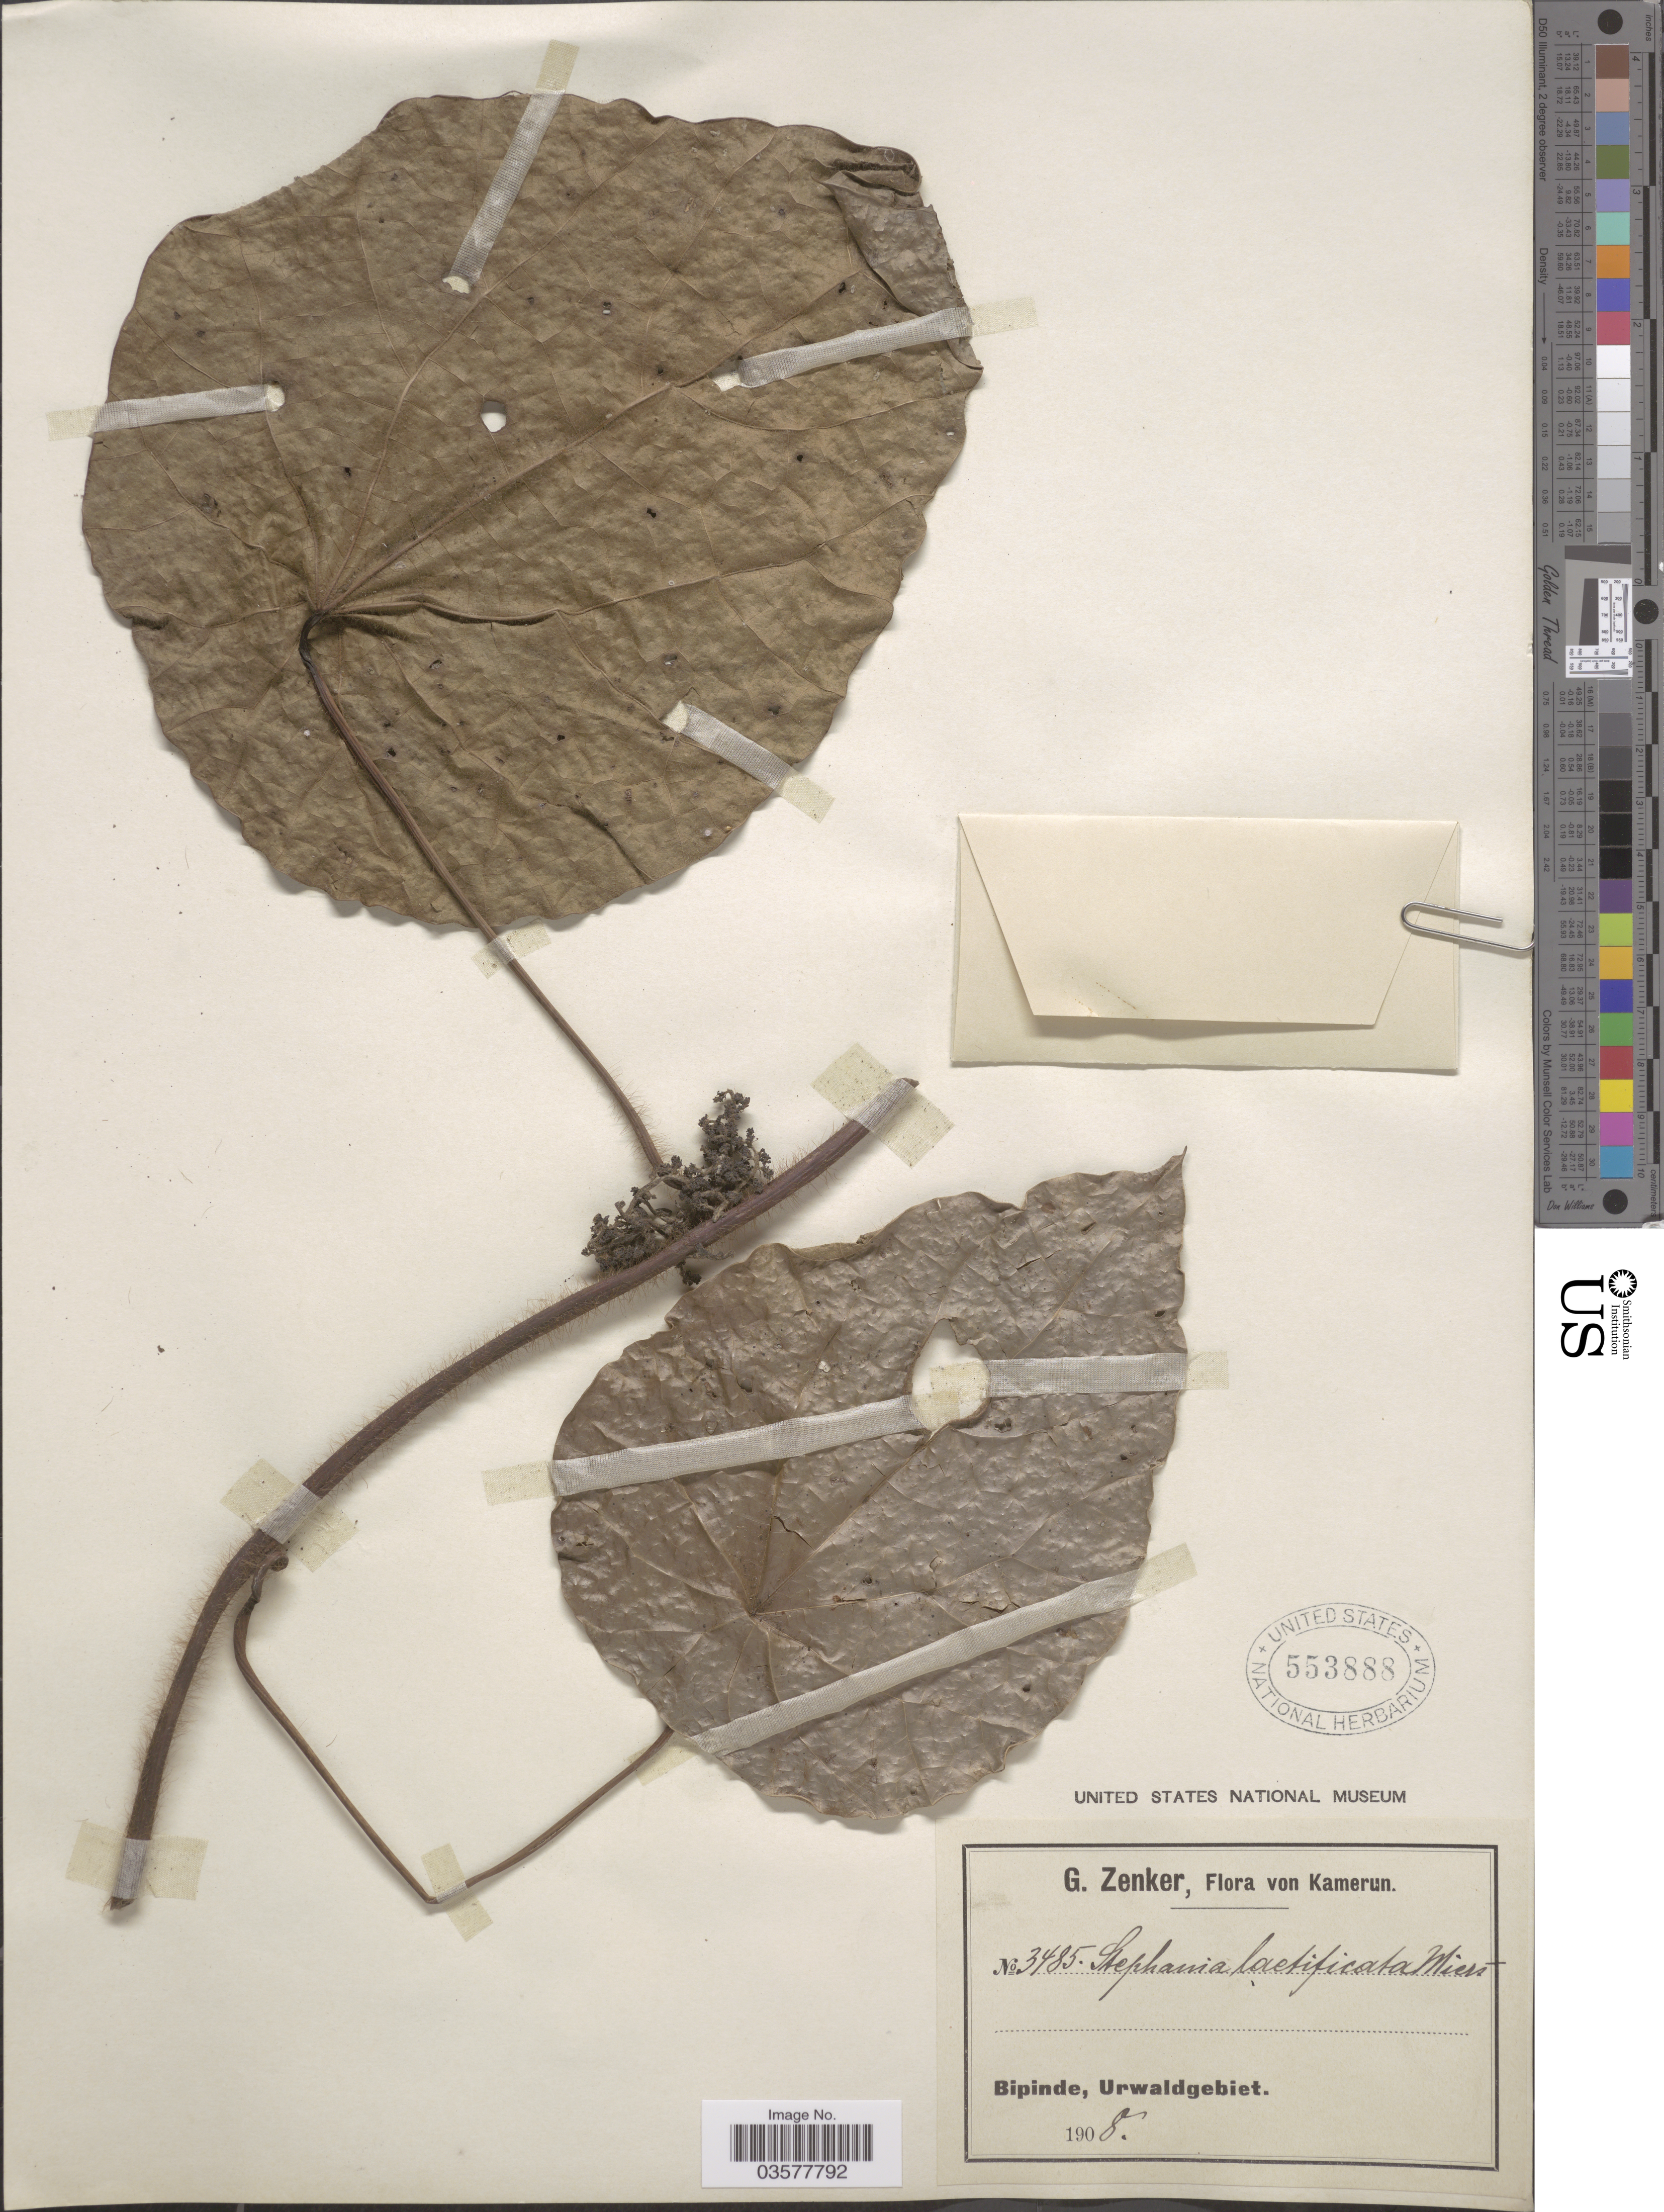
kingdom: Plantae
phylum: Tracheophyta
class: Magnoliopsida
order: Ranunculales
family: Menispermaceae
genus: Perichasma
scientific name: Perichasma laetificata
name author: Miers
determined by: Strong, Mark T., (BOT), Smithsonian Institution - National Museum of Natural History (UNITED STATES)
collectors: G. A. Zenker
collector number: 3485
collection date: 1908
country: Cameroon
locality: Kamerun. Bipinde, Urwaldgebiet.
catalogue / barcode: US 553888